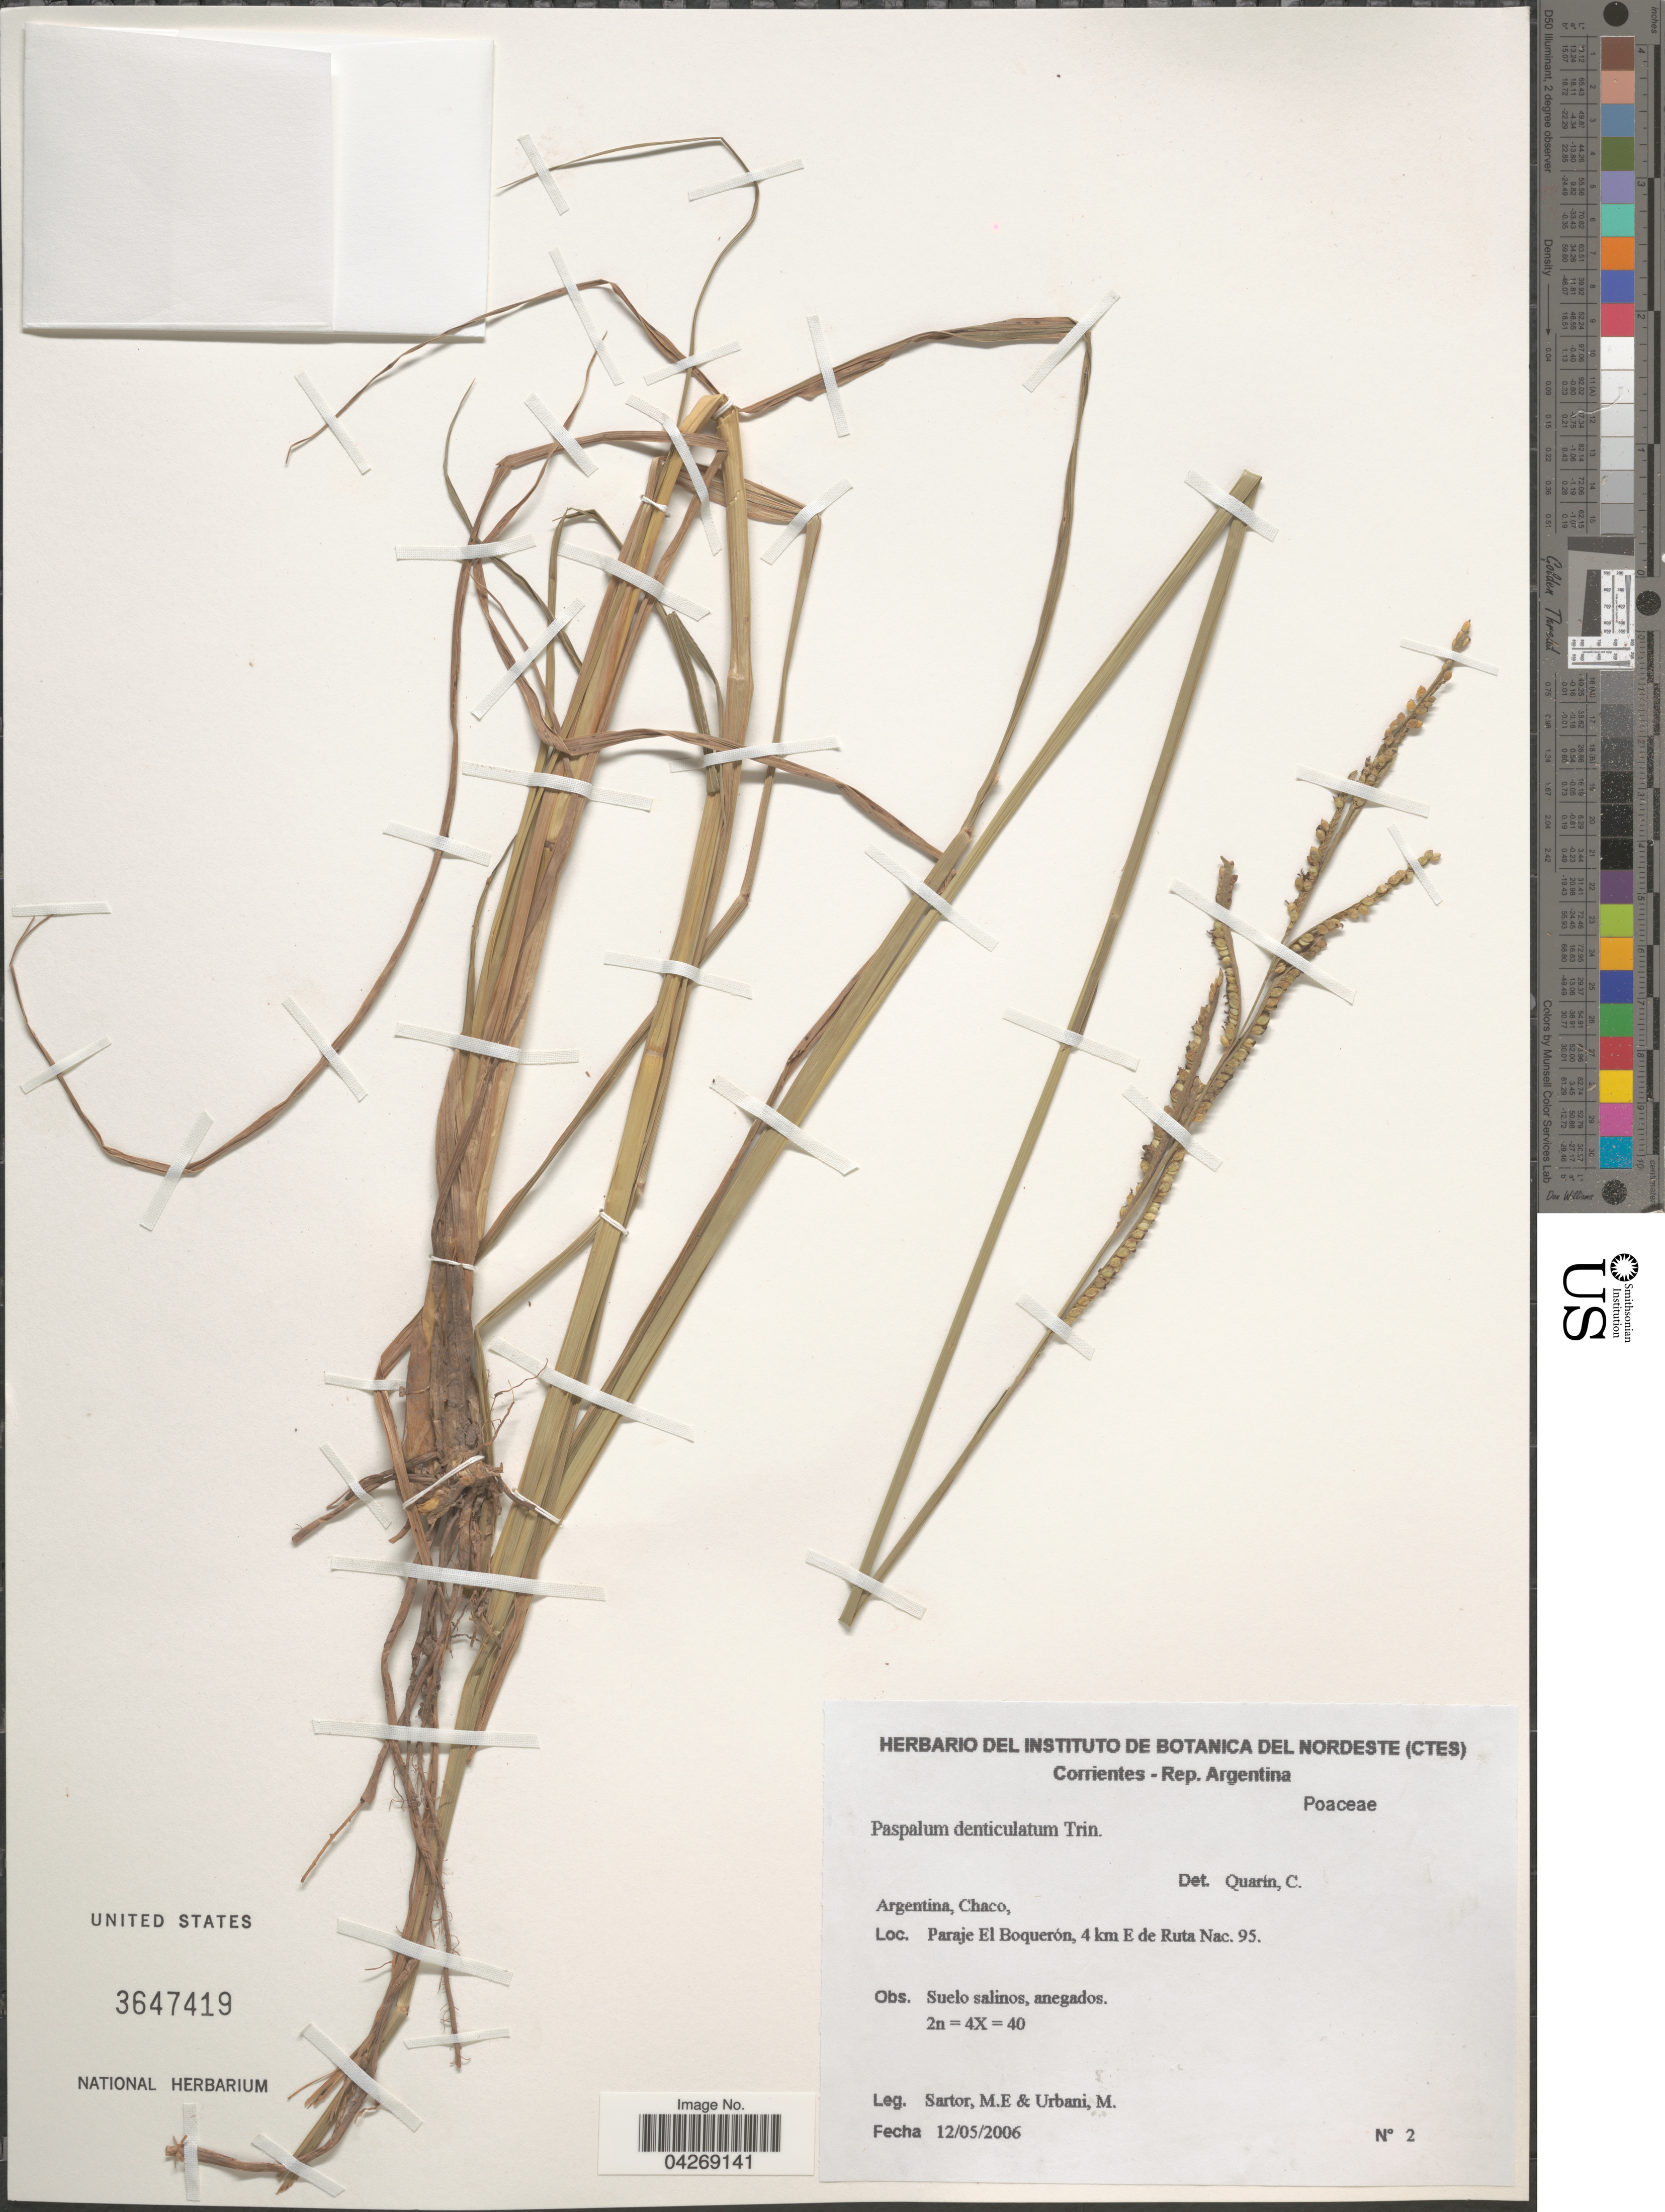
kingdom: Plantae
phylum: Tracheophyta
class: Liliopsida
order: Poales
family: Poaceae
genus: Paspalum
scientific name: Paspalum denticulatum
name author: Trin.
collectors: M. Sartor & M. Urbani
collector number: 2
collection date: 2006-05-12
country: Argentina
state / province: Chaco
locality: Paraje El Boquerón, 4 km E de Ruta Nac. 95.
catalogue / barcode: US 3647419